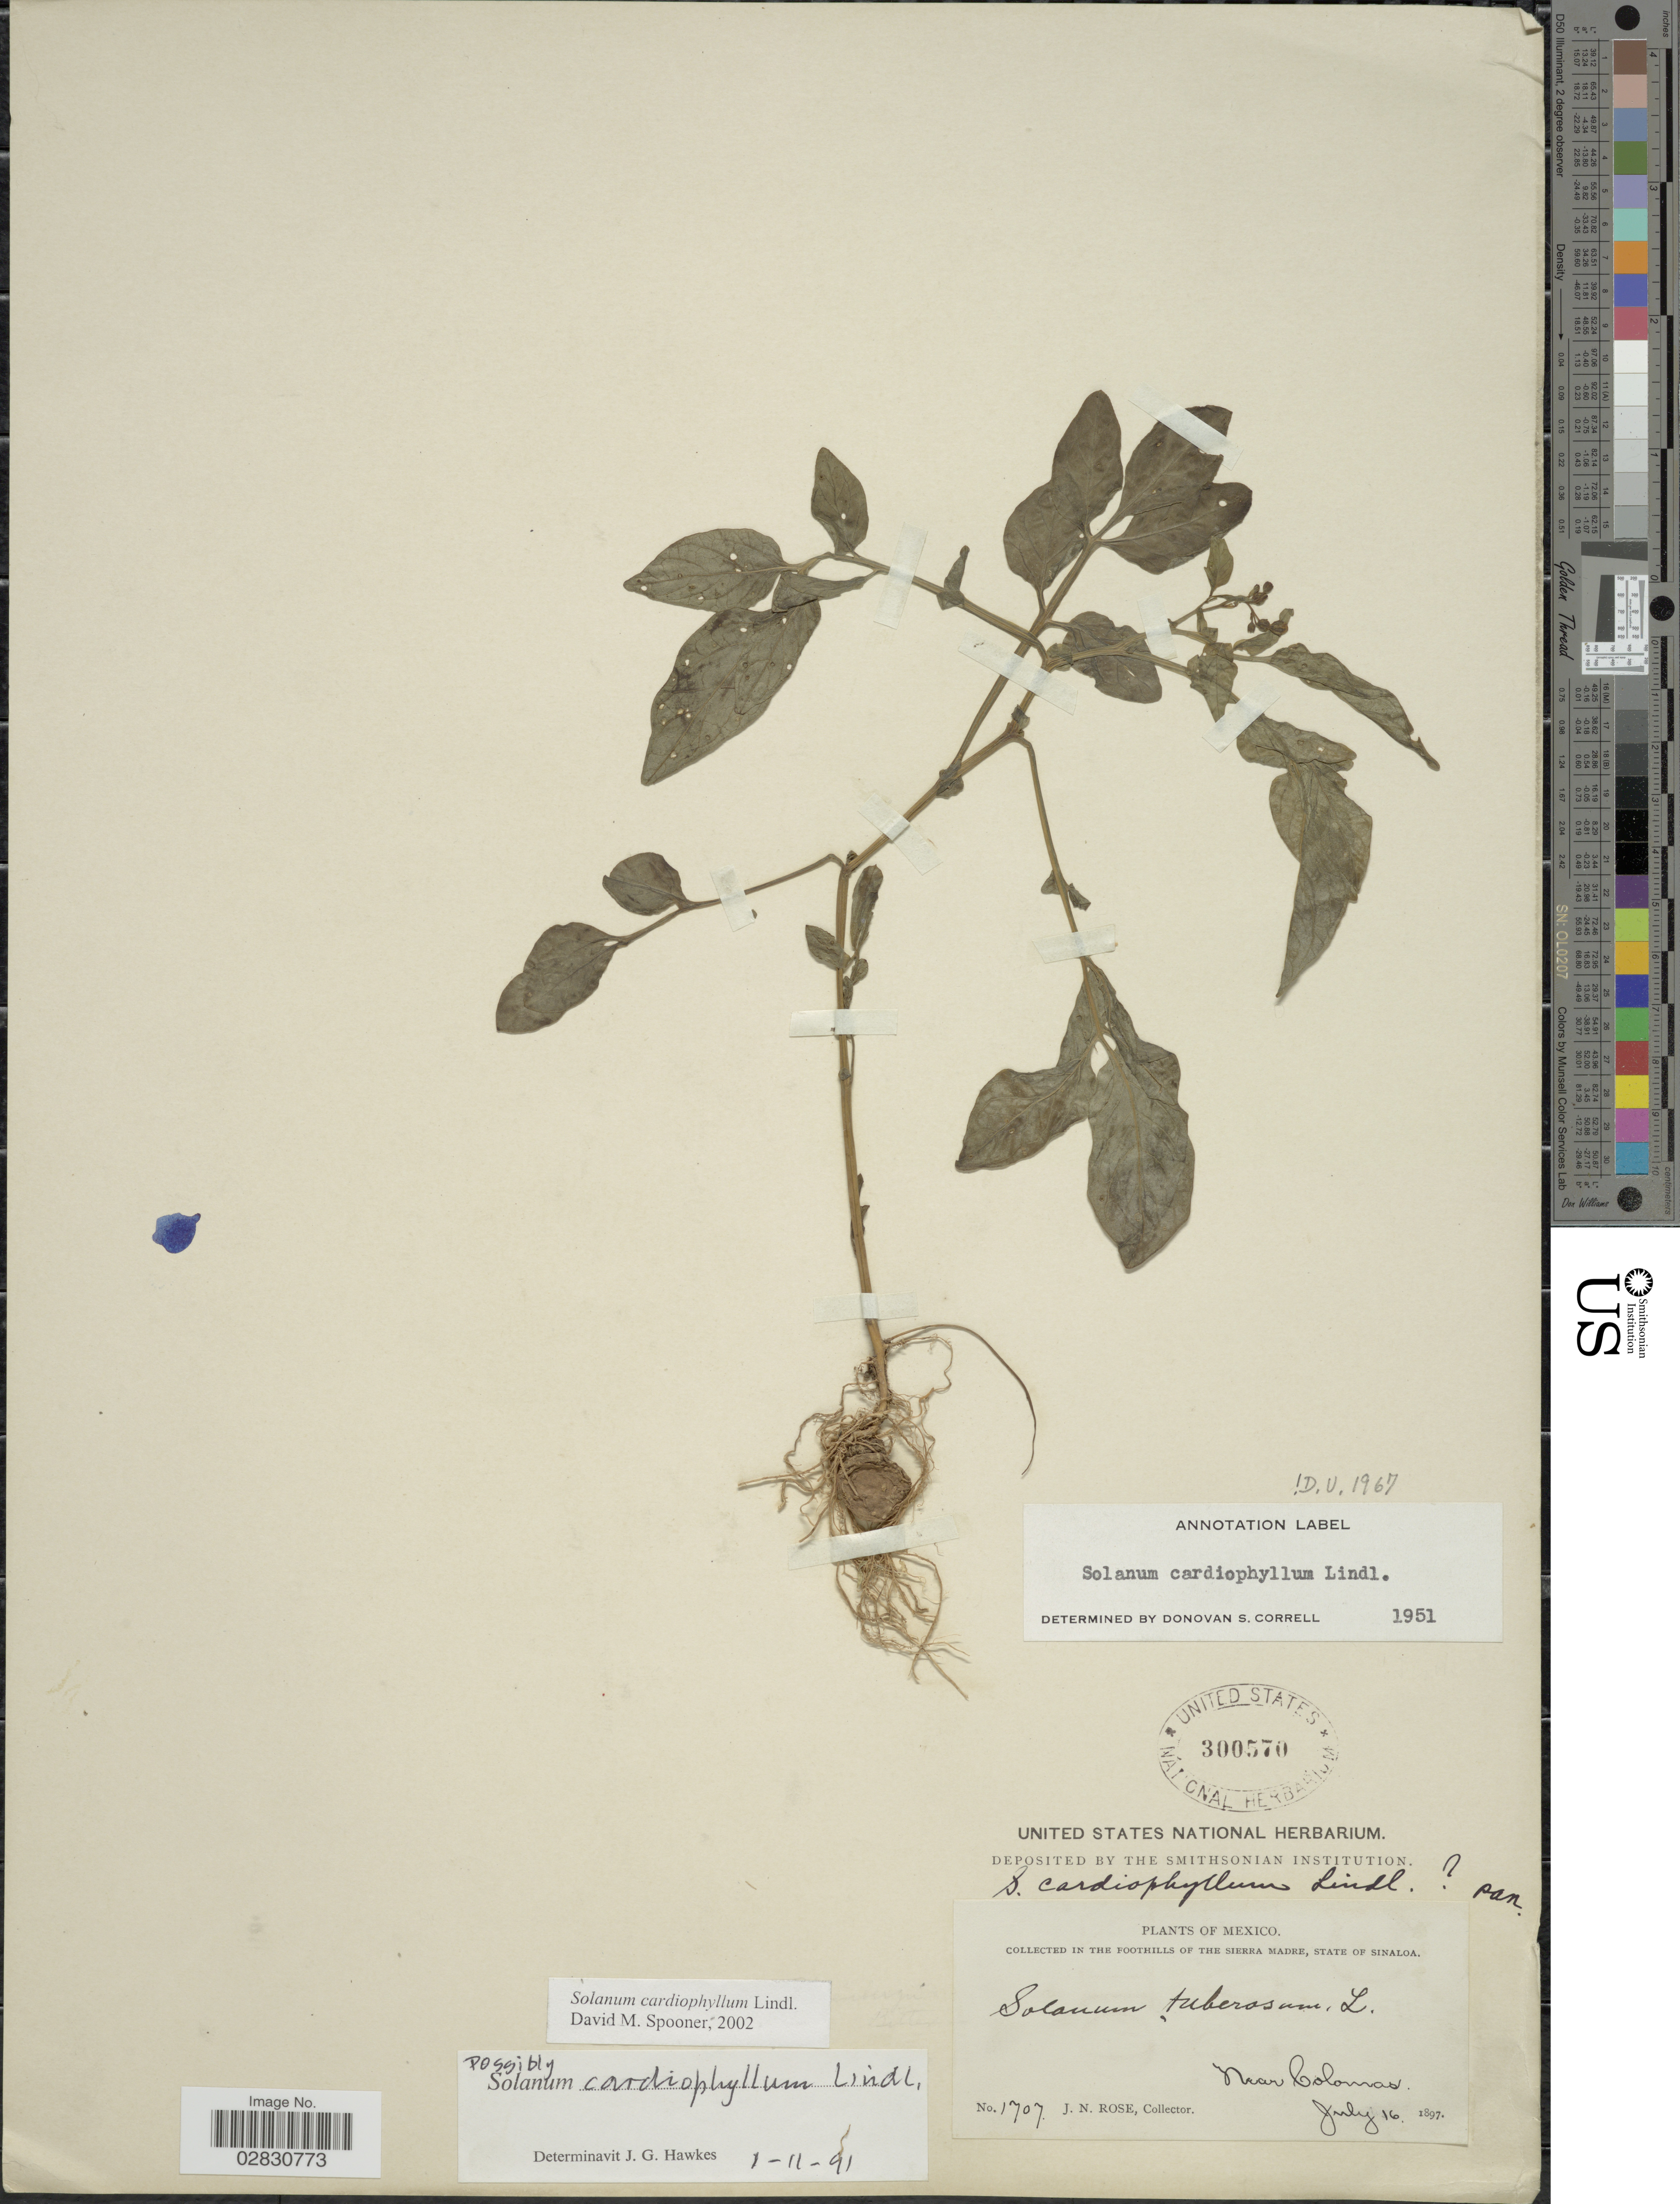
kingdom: Plantae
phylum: Tracheophyta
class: Magnoliopsida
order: Solanales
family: Solanaceae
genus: Solanum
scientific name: Solanum cardiophyllum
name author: Lindl.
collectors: J. N. Rose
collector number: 1707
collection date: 1897-07-16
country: Mexico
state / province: Sinaloa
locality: In The Foothills of The Sierra Madre, State of Sinaloa, Near Colomas.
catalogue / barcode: US 300570